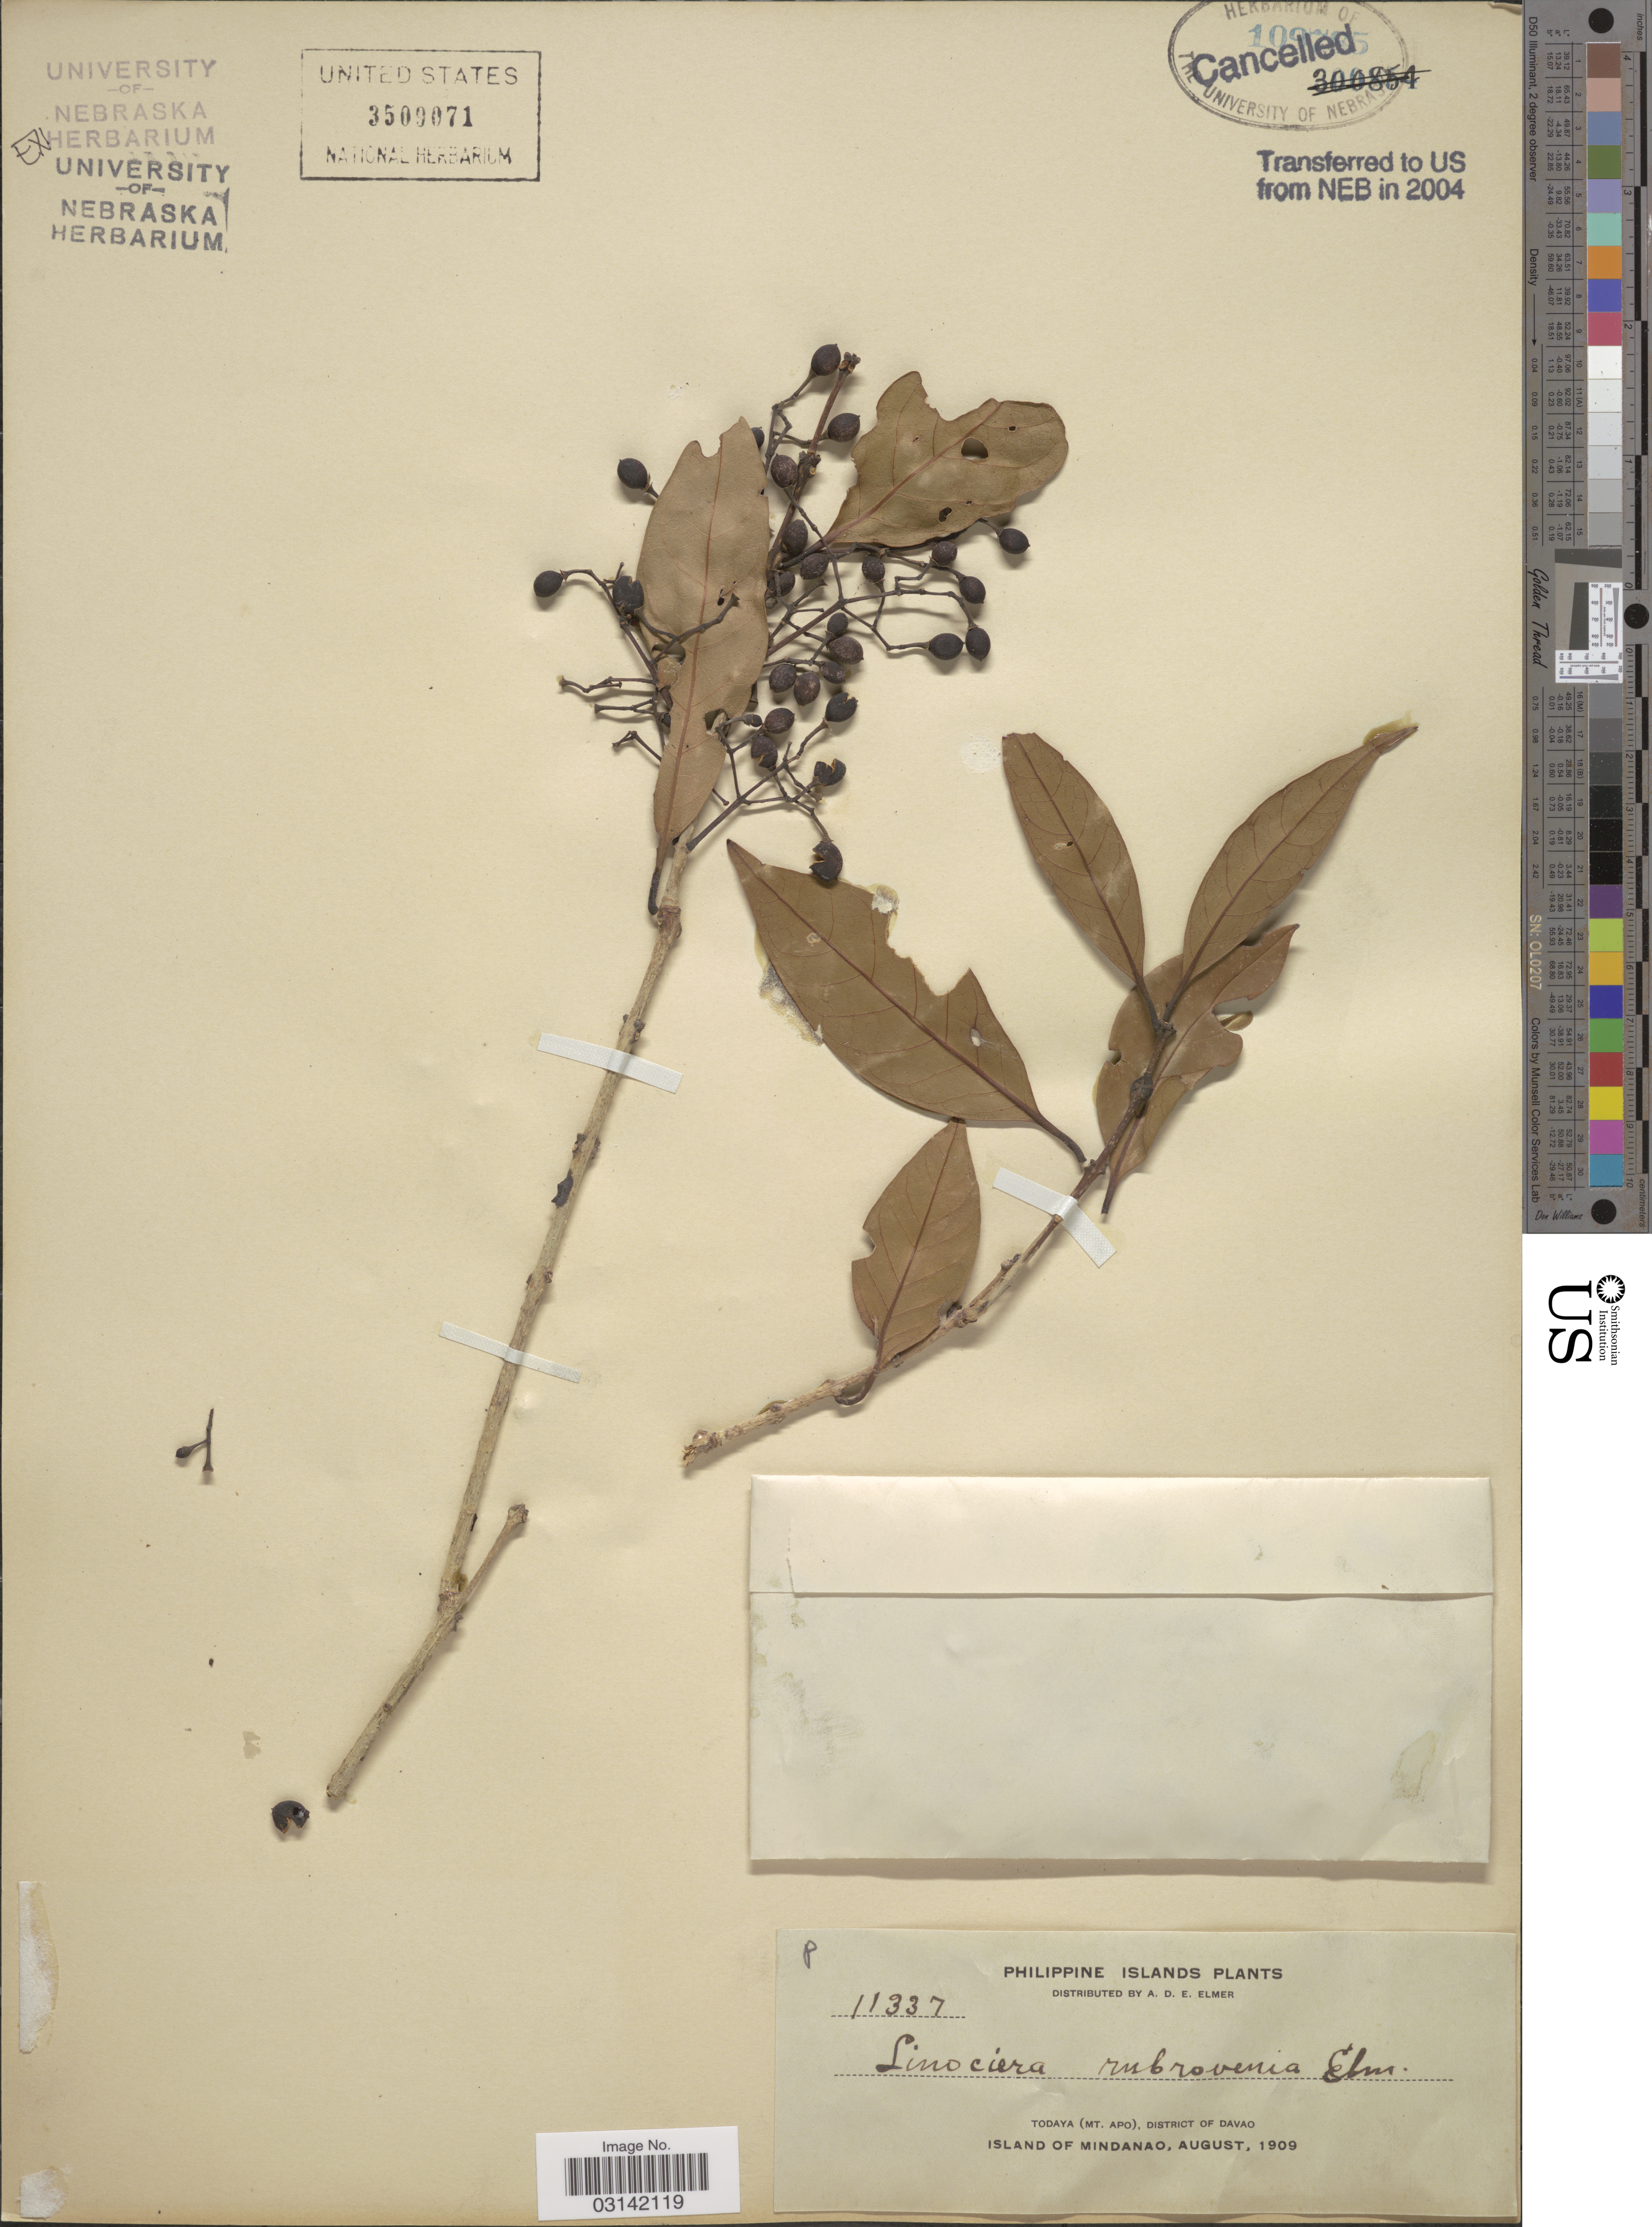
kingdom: Plantae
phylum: Tracheophyta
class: Magnoliopsida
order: Lamiales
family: Oleaceae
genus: Tetrapilus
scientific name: Tetrapilus rubrovenius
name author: (Elmer) L.A.S. Johnson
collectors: A. D. E. Elmer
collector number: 11337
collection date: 1909-08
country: Philippines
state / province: Davao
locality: Philippine Islands, Todaya (Mt. Apo), District of Davao, Island of Mindanao.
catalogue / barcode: US 3509071